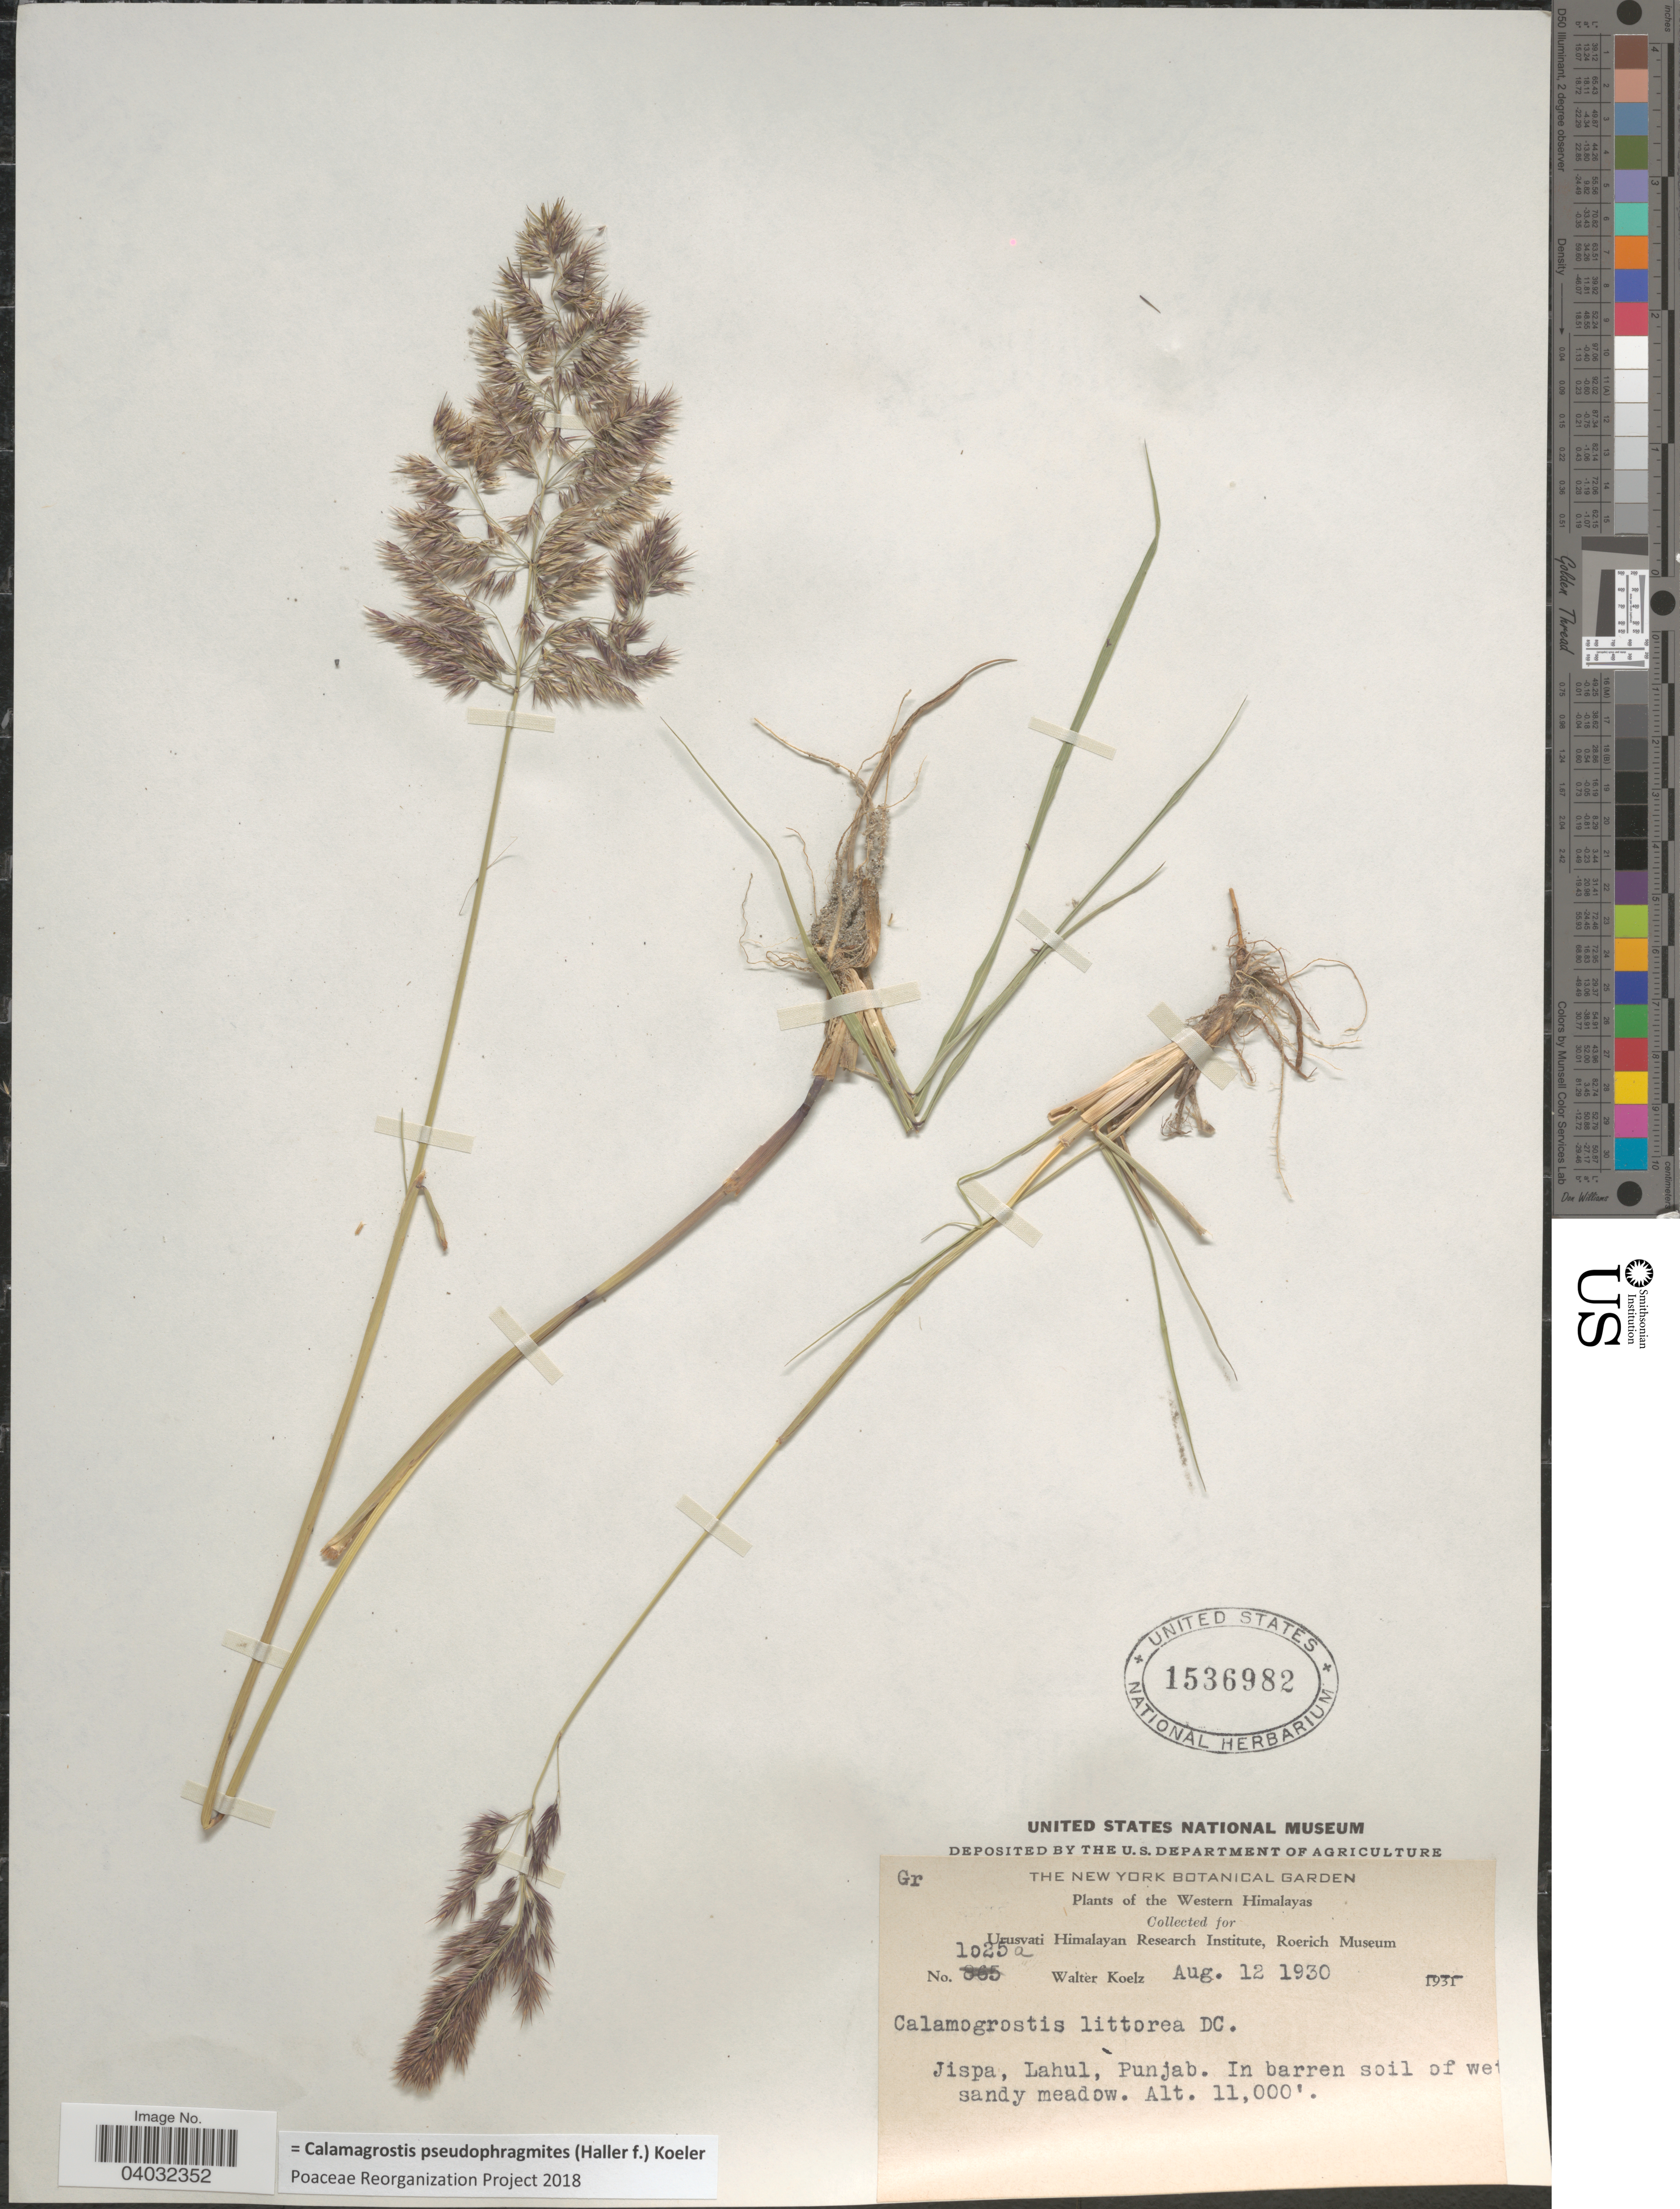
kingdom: Plantae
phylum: Tracheophyta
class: Liliopsida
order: Poales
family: Poaceae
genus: Calamagrostis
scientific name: Calamagrostis pseudophragmites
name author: (Haller f.) Koeler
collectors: W. N. Koelz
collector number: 1025a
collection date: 1930-08-12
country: India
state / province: Punjab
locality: The Western Himalayas. Jispa, Lahul.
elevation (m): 3353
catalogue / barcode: US 1536982